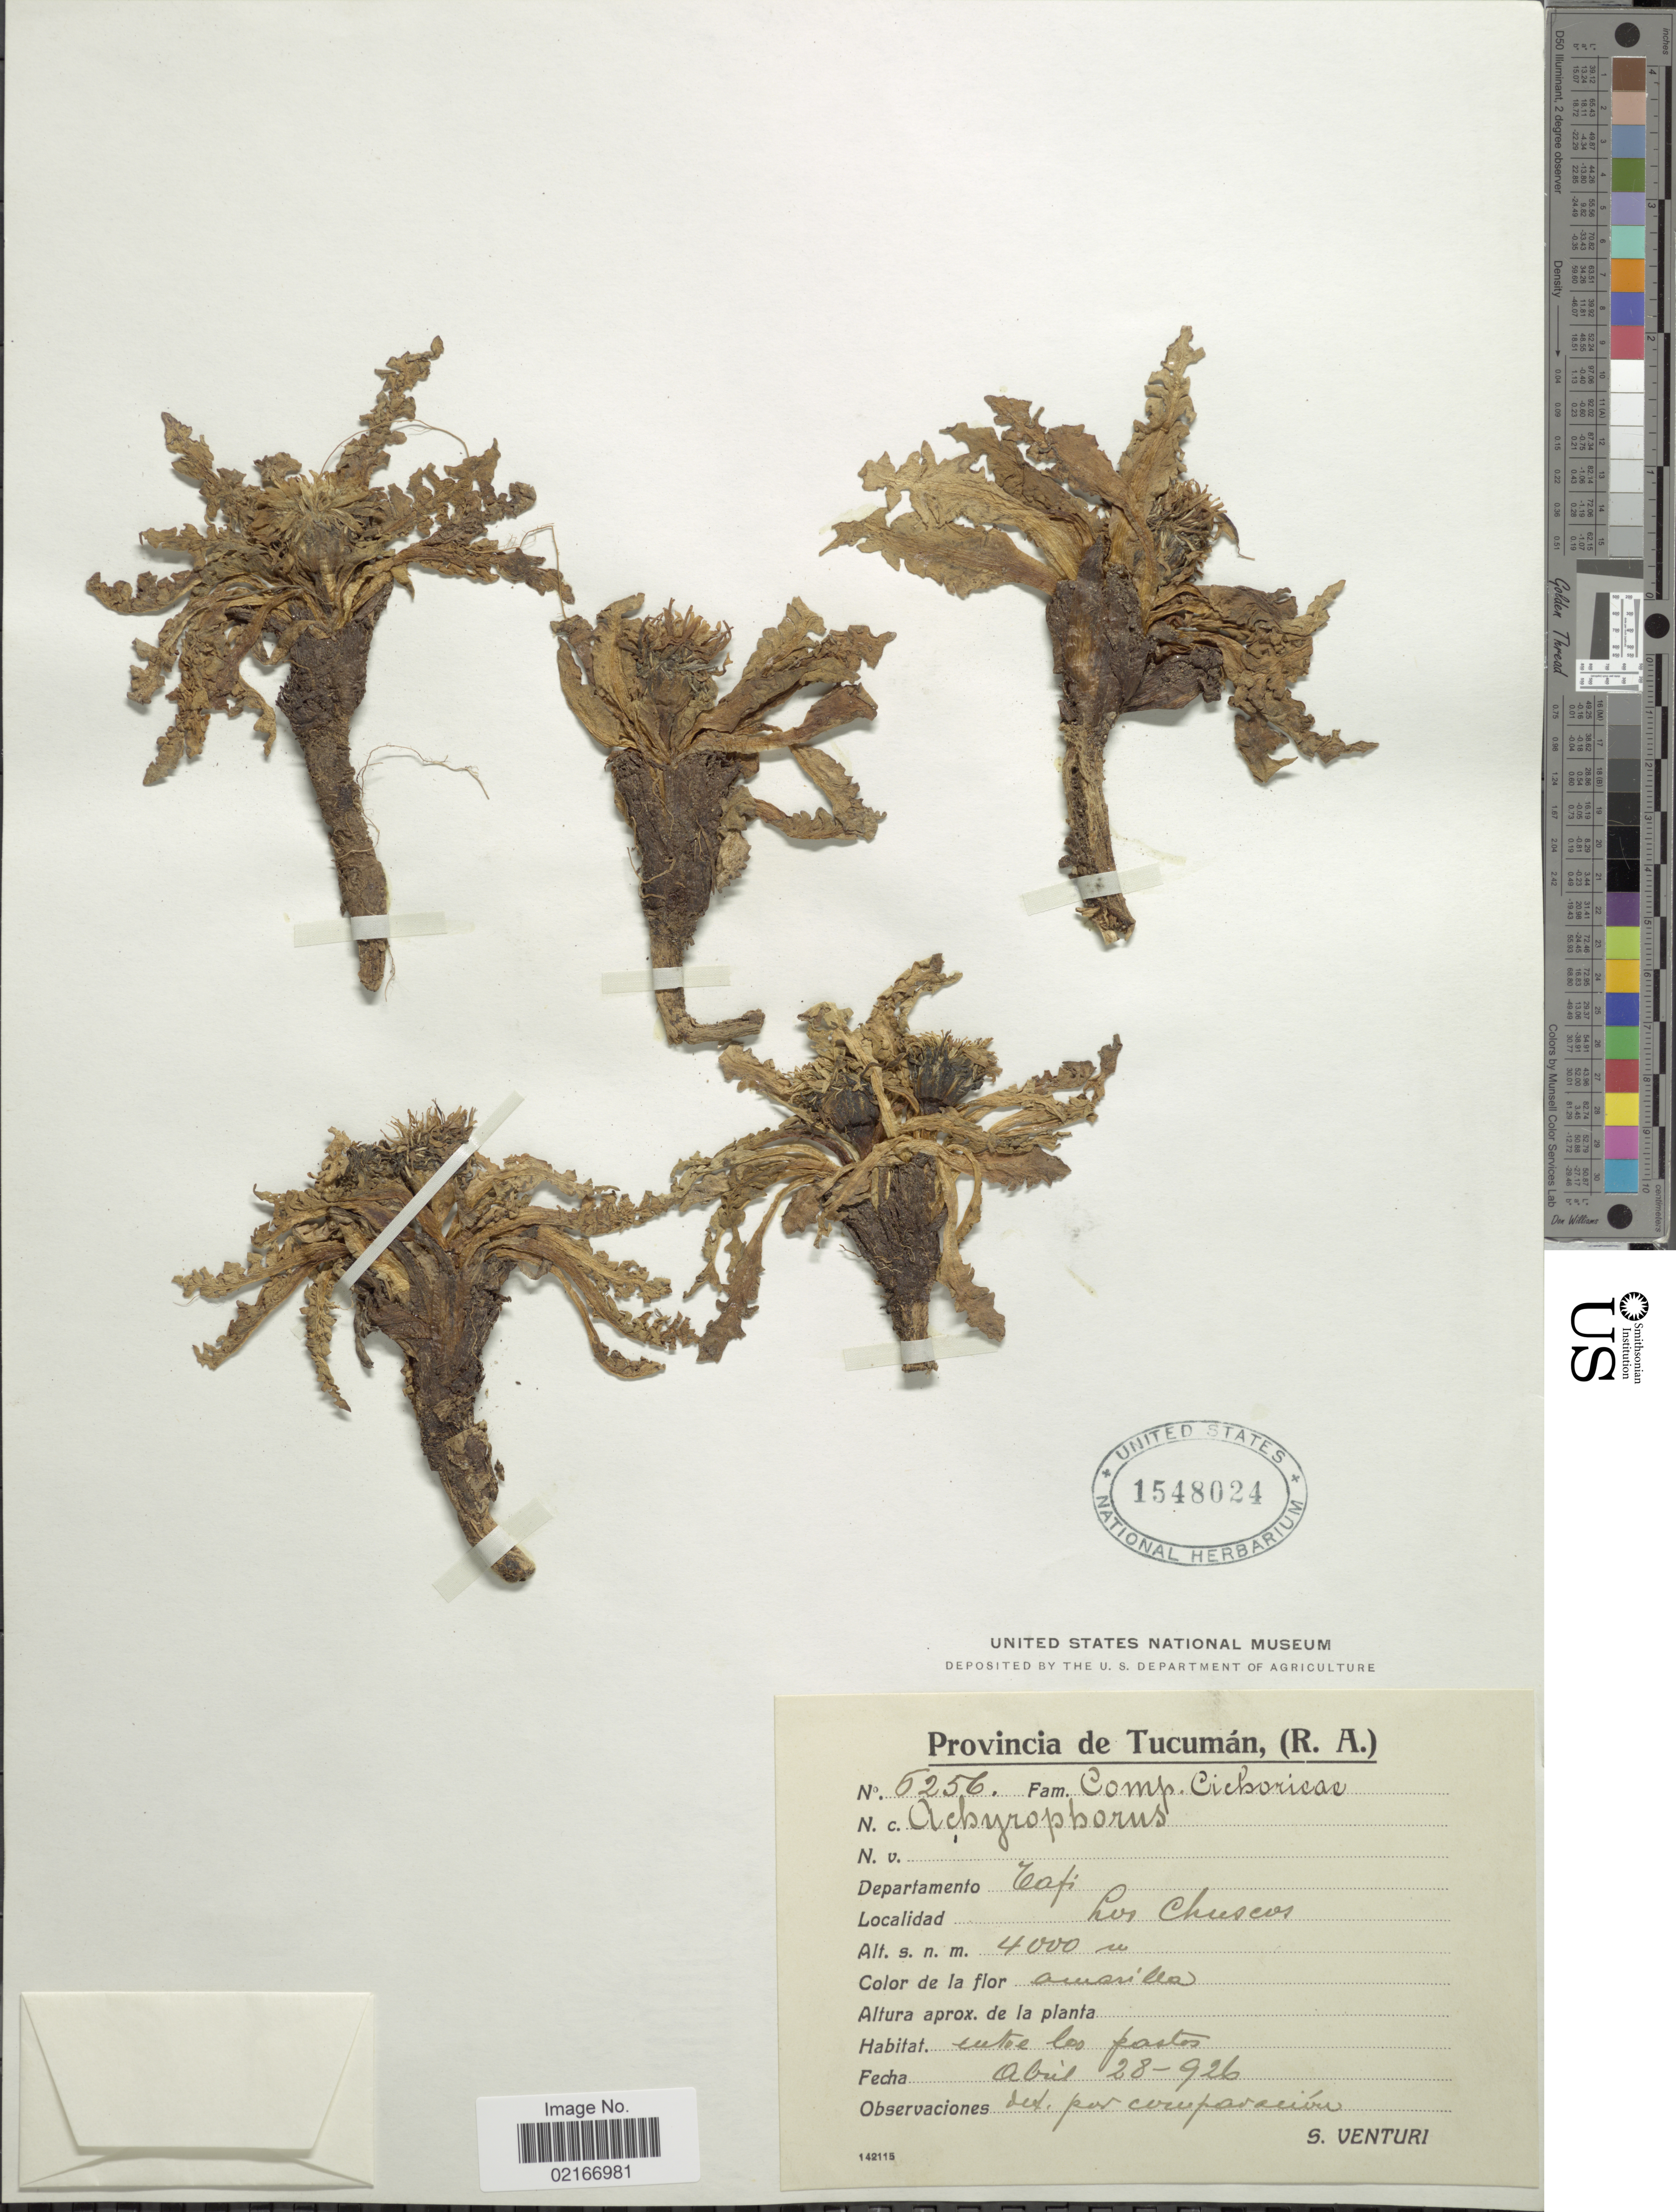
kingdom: Plantae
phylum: Tracheophyta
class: Magnoliopsida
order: Asterales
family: Asteraceae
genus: Hypochaeris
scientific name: Hypochaeris sp.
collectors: S. Venturi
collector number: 5256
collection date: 1926-04-28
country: Argentina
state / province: Tucumán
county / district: Tafí Viejo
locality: Los Chuscos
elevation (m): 4000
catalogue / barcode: US 1548024